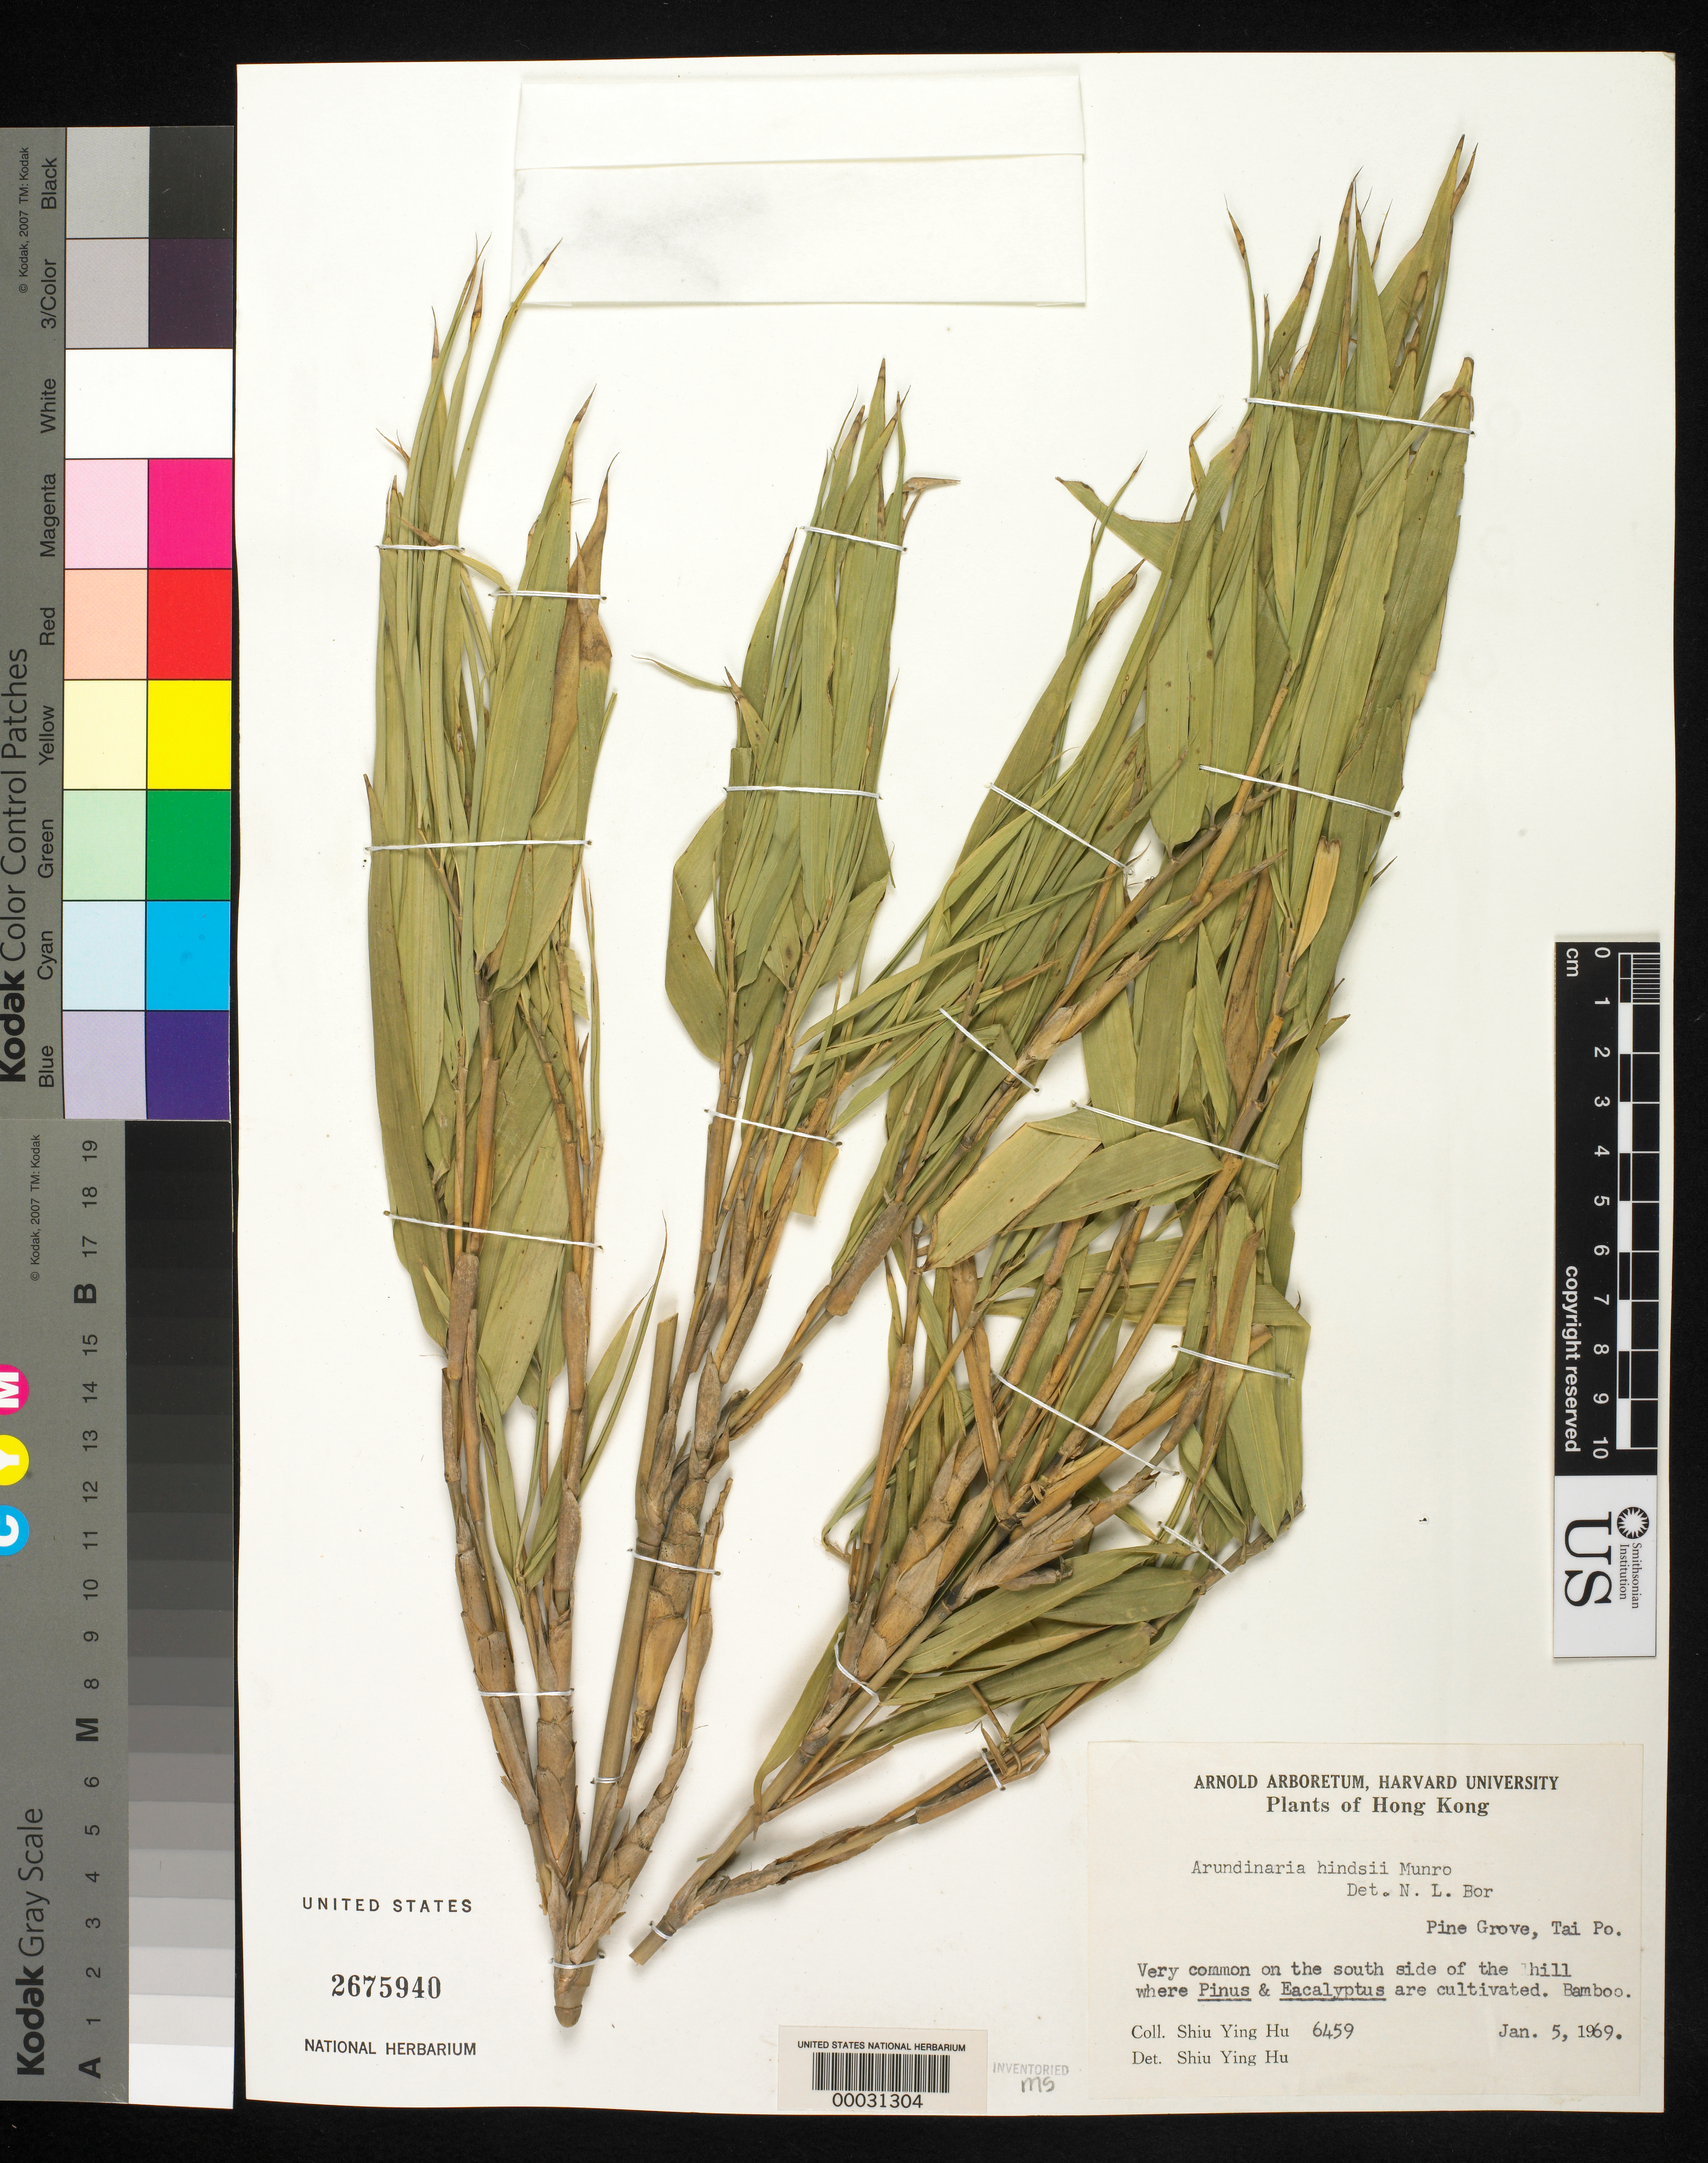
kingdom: Plantae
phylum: Tracheophyta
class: Liliopsida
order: Poales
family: Poaceae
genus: Pseudosasa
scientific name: Pseudosasa hindsii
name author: (Munro) S.L. Chen & G.Y. Sheng ex T.G. Liang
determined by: Poaceae Reorganization Project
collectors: S. Y. Hu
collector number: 6459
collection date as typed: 05 Jan 1969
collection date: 1969-01-05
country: China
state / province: Guangdong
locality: Hong kong, pine grove, tai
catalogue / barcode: US 2675940